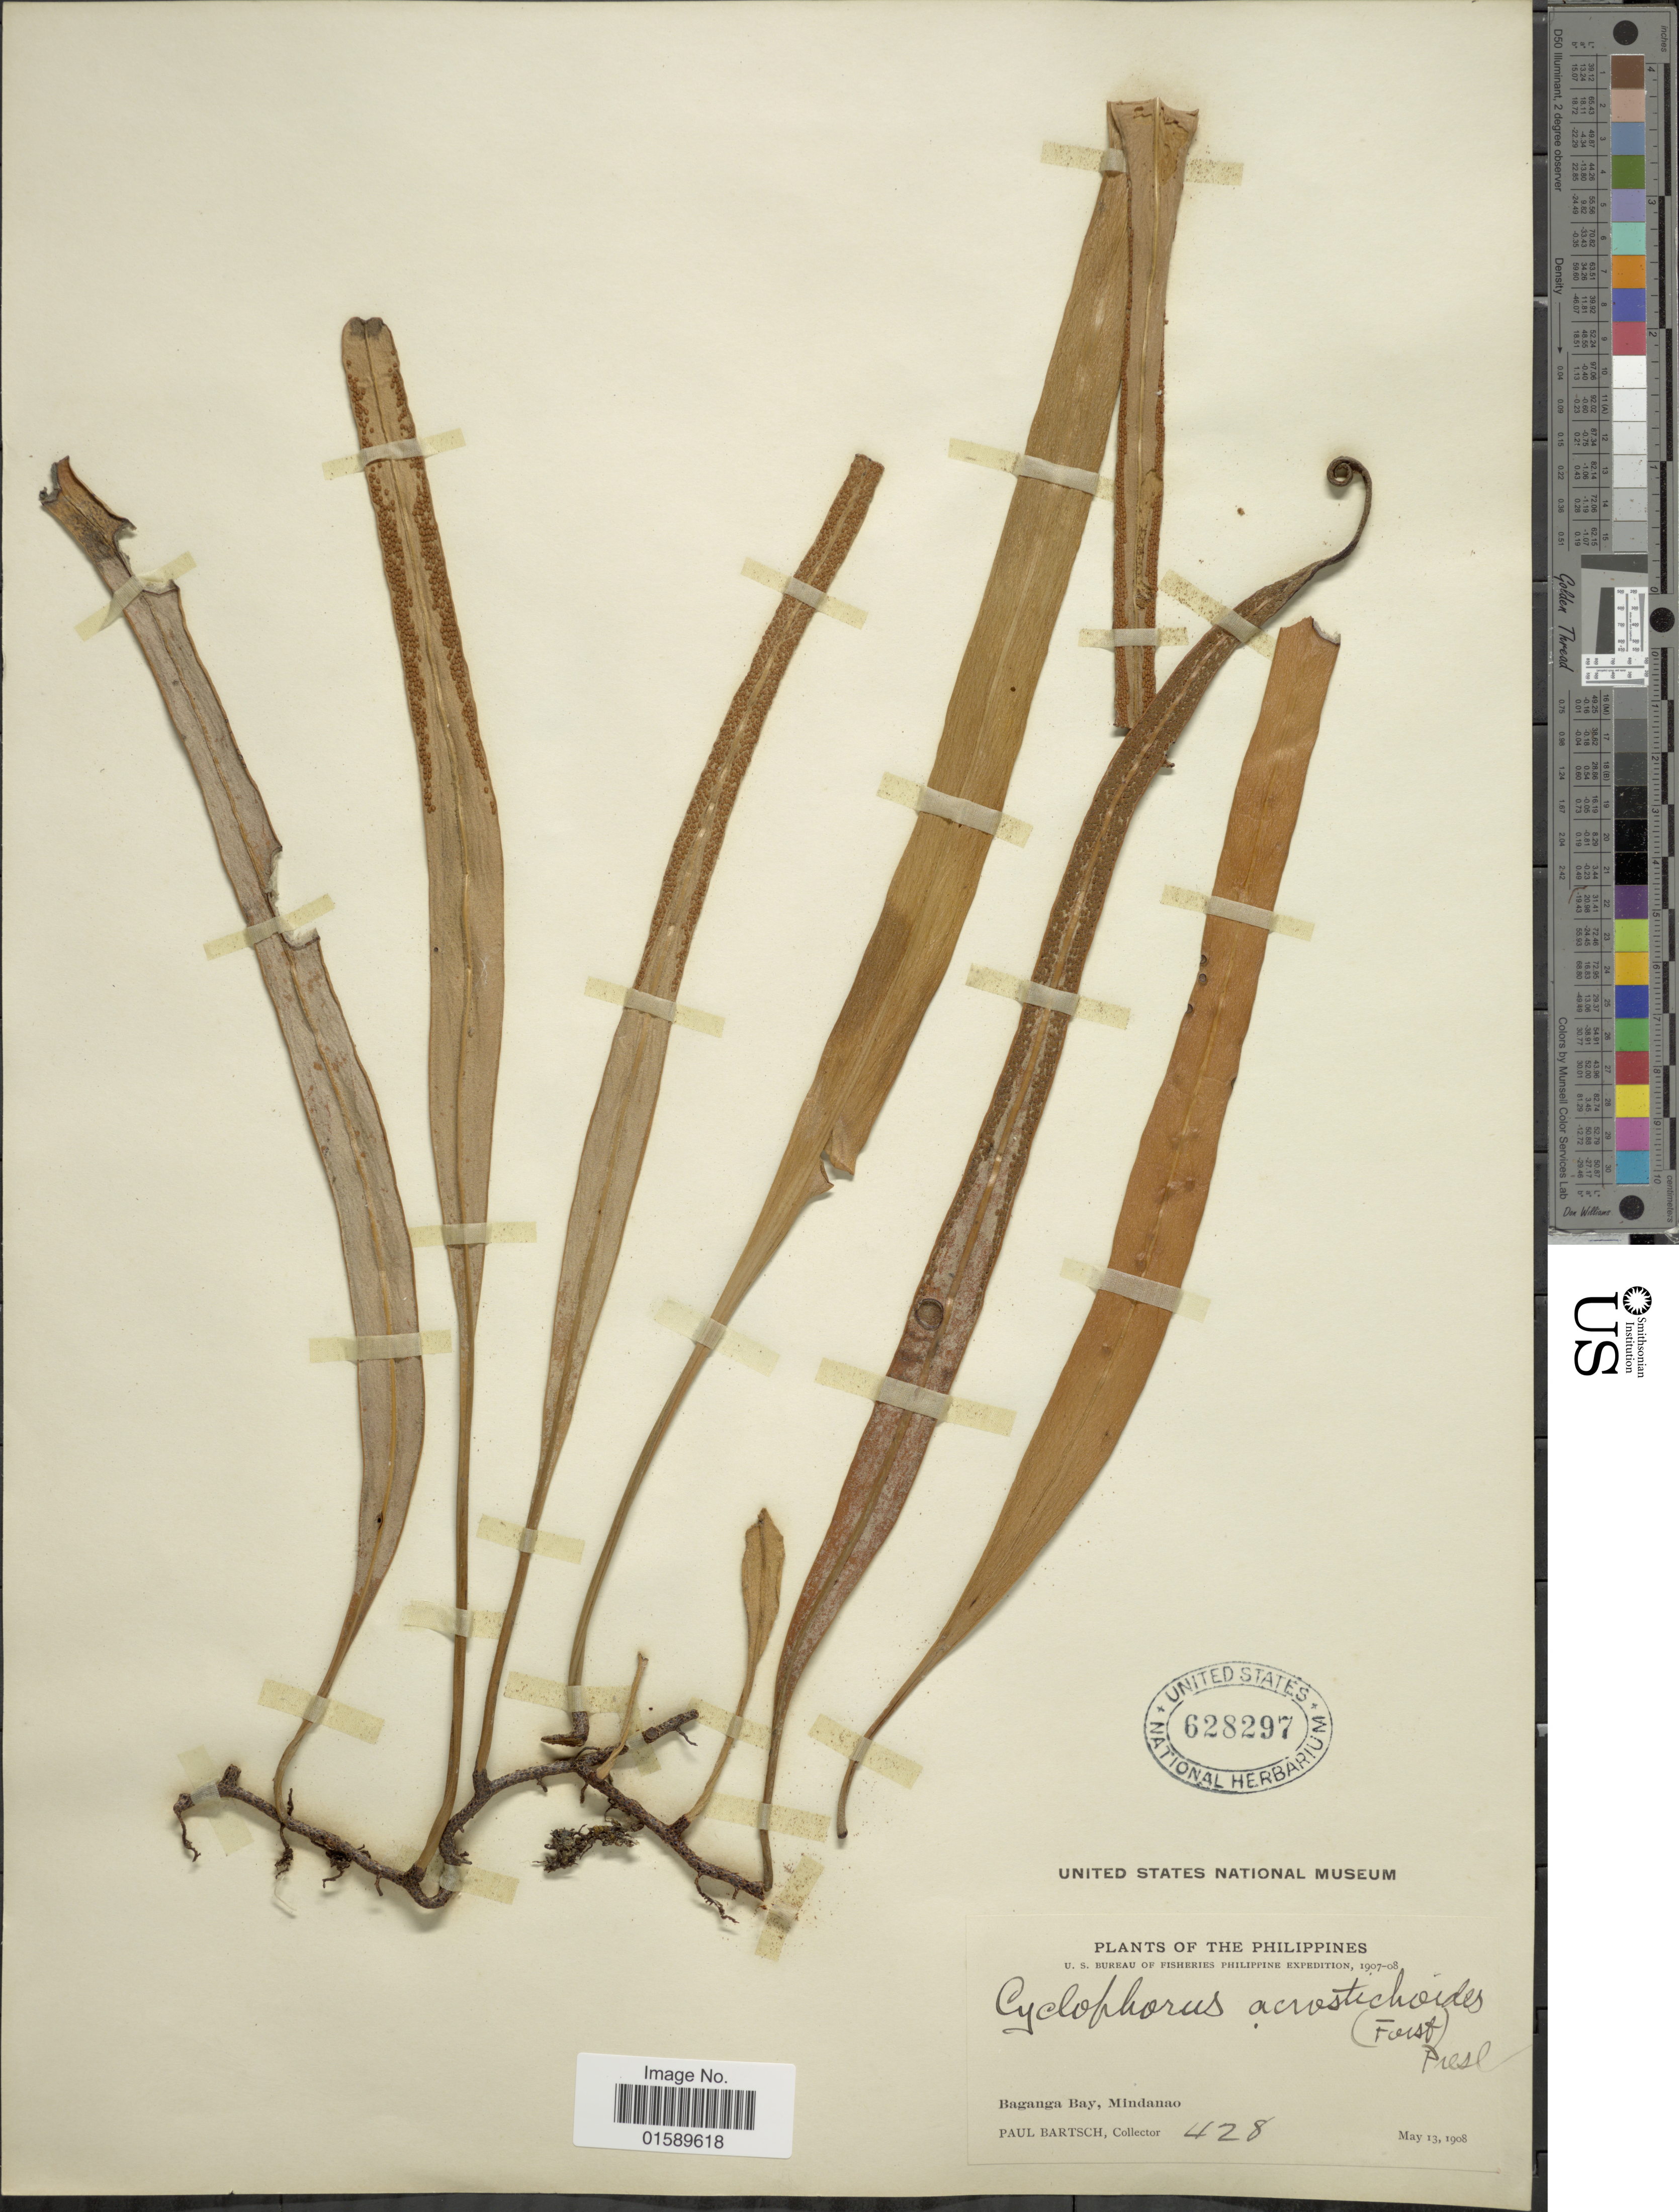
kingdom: Plantae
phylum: Tracheophyta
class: Polypodiopsida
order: Polypodiales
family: Polypodiaceae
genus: Pyrrosia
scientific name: Pyrrosia longifolia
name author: (Burm. f.) C.V. Morton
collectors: P. Bartsch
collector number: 428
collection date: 1908-05-13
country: Philippines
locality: Baganga Bay, Mindanao.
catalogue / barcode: US 628297